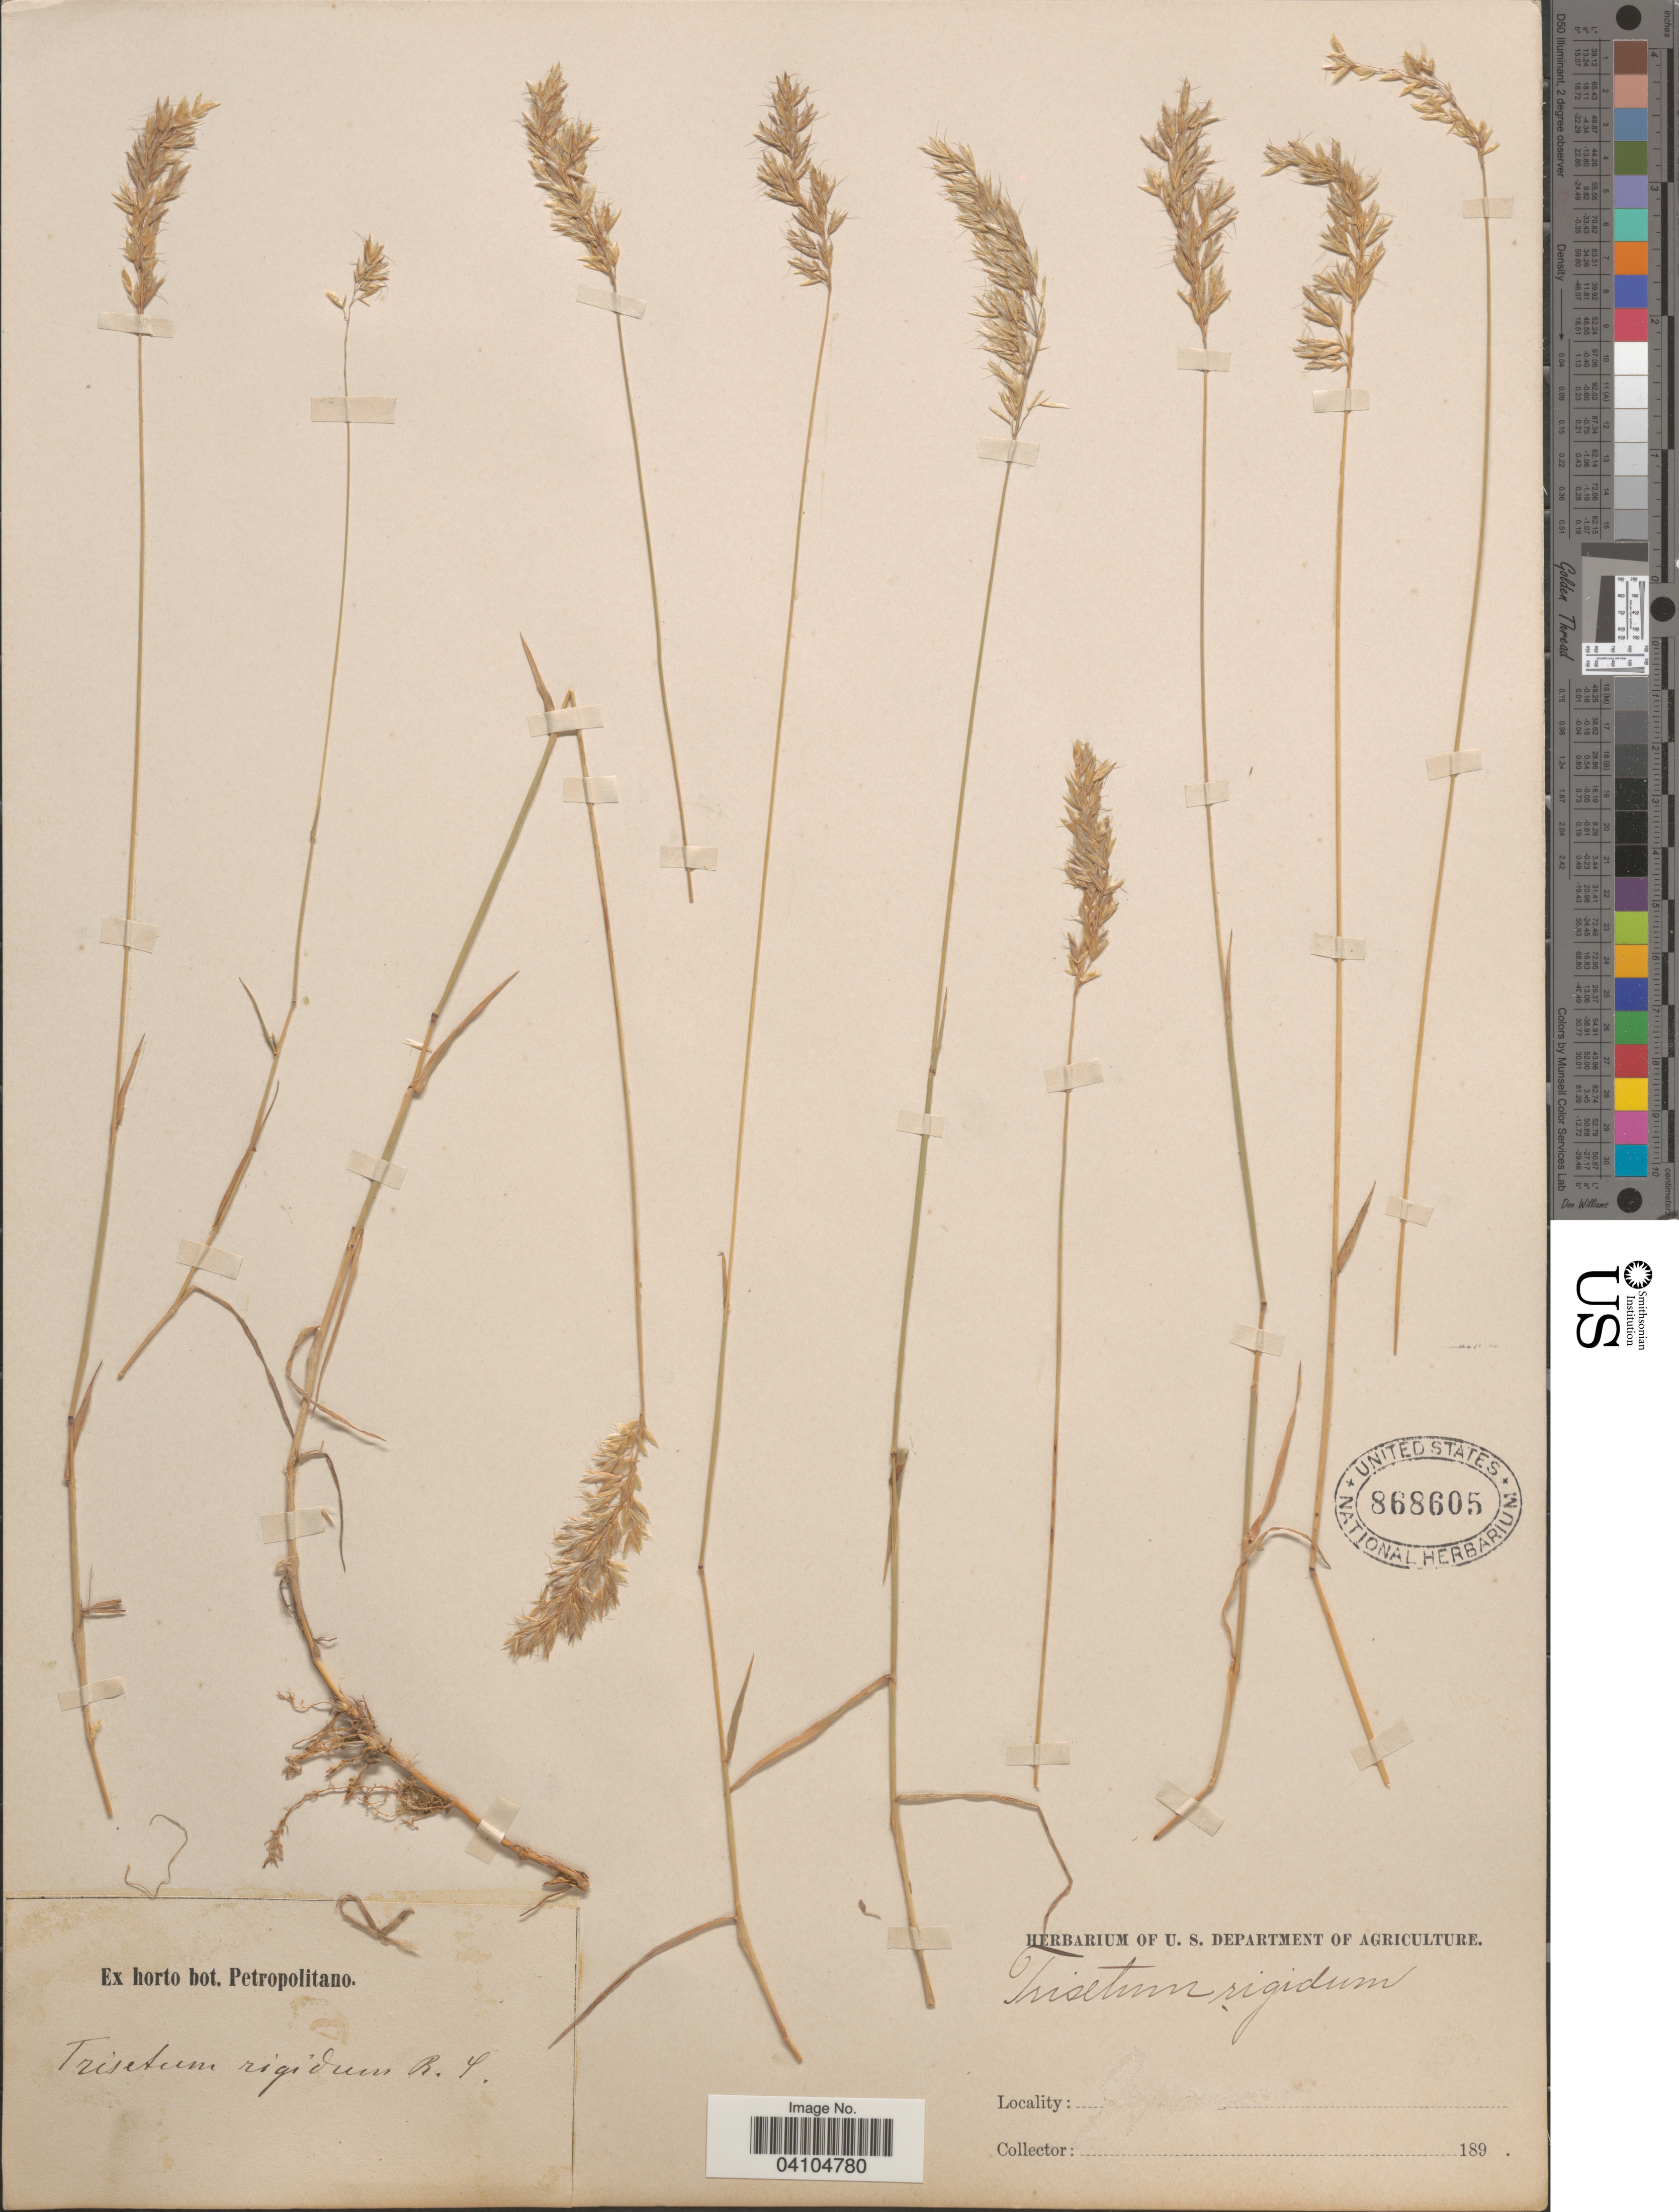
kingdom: Plantae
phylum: Tracheophyta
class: Liliopsida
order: Poales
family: Poaceae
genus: Acrospelion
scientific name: Acrospelion rigidum ined.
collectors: ex Horto Bot. Petropolitano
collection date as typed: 189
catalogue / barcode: US 868605